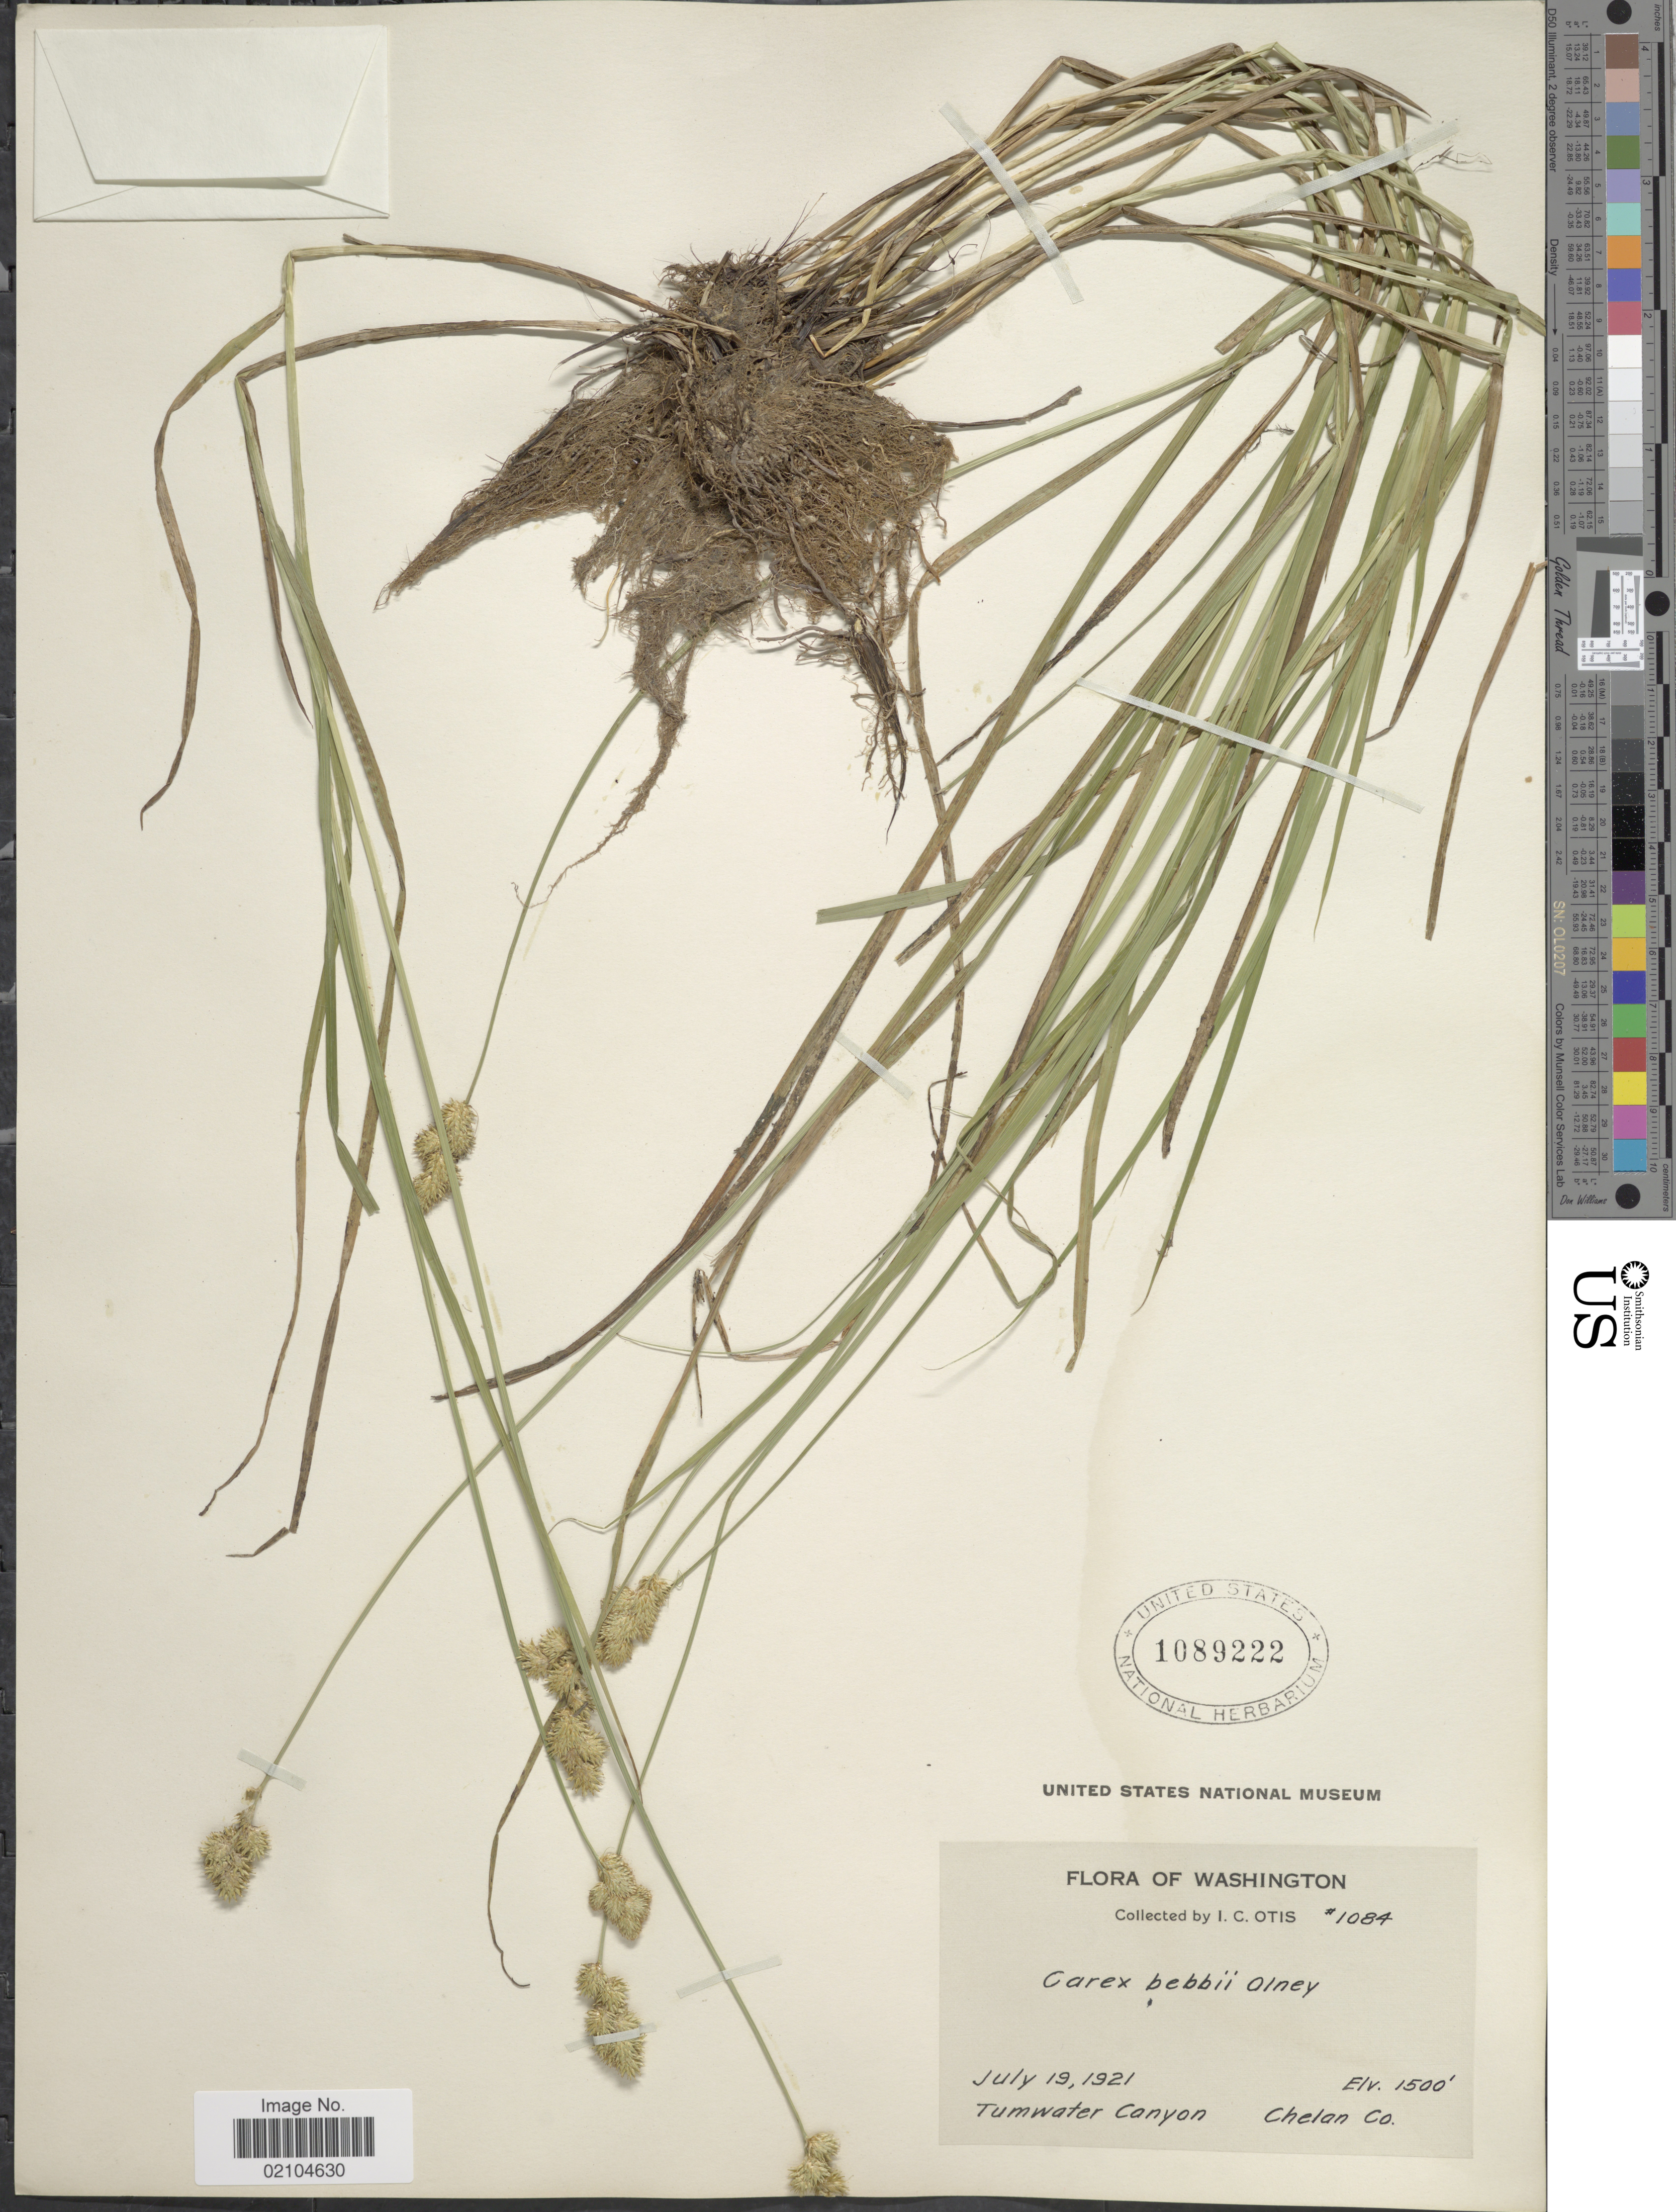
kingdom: Plantae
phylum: Tracheophyta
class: Liliopsida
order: Poales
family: Cyperaceae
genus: Carex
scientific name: Carex bebbii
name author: (L.H. Bailey) Olney ex Fernald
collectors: I. C. Otis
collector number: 1084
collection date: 1921-07-19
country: United States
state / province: Washington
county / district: Chelan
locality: Tumwater Canyon, Chelan Co.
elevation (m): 457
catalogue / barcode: US 1089222